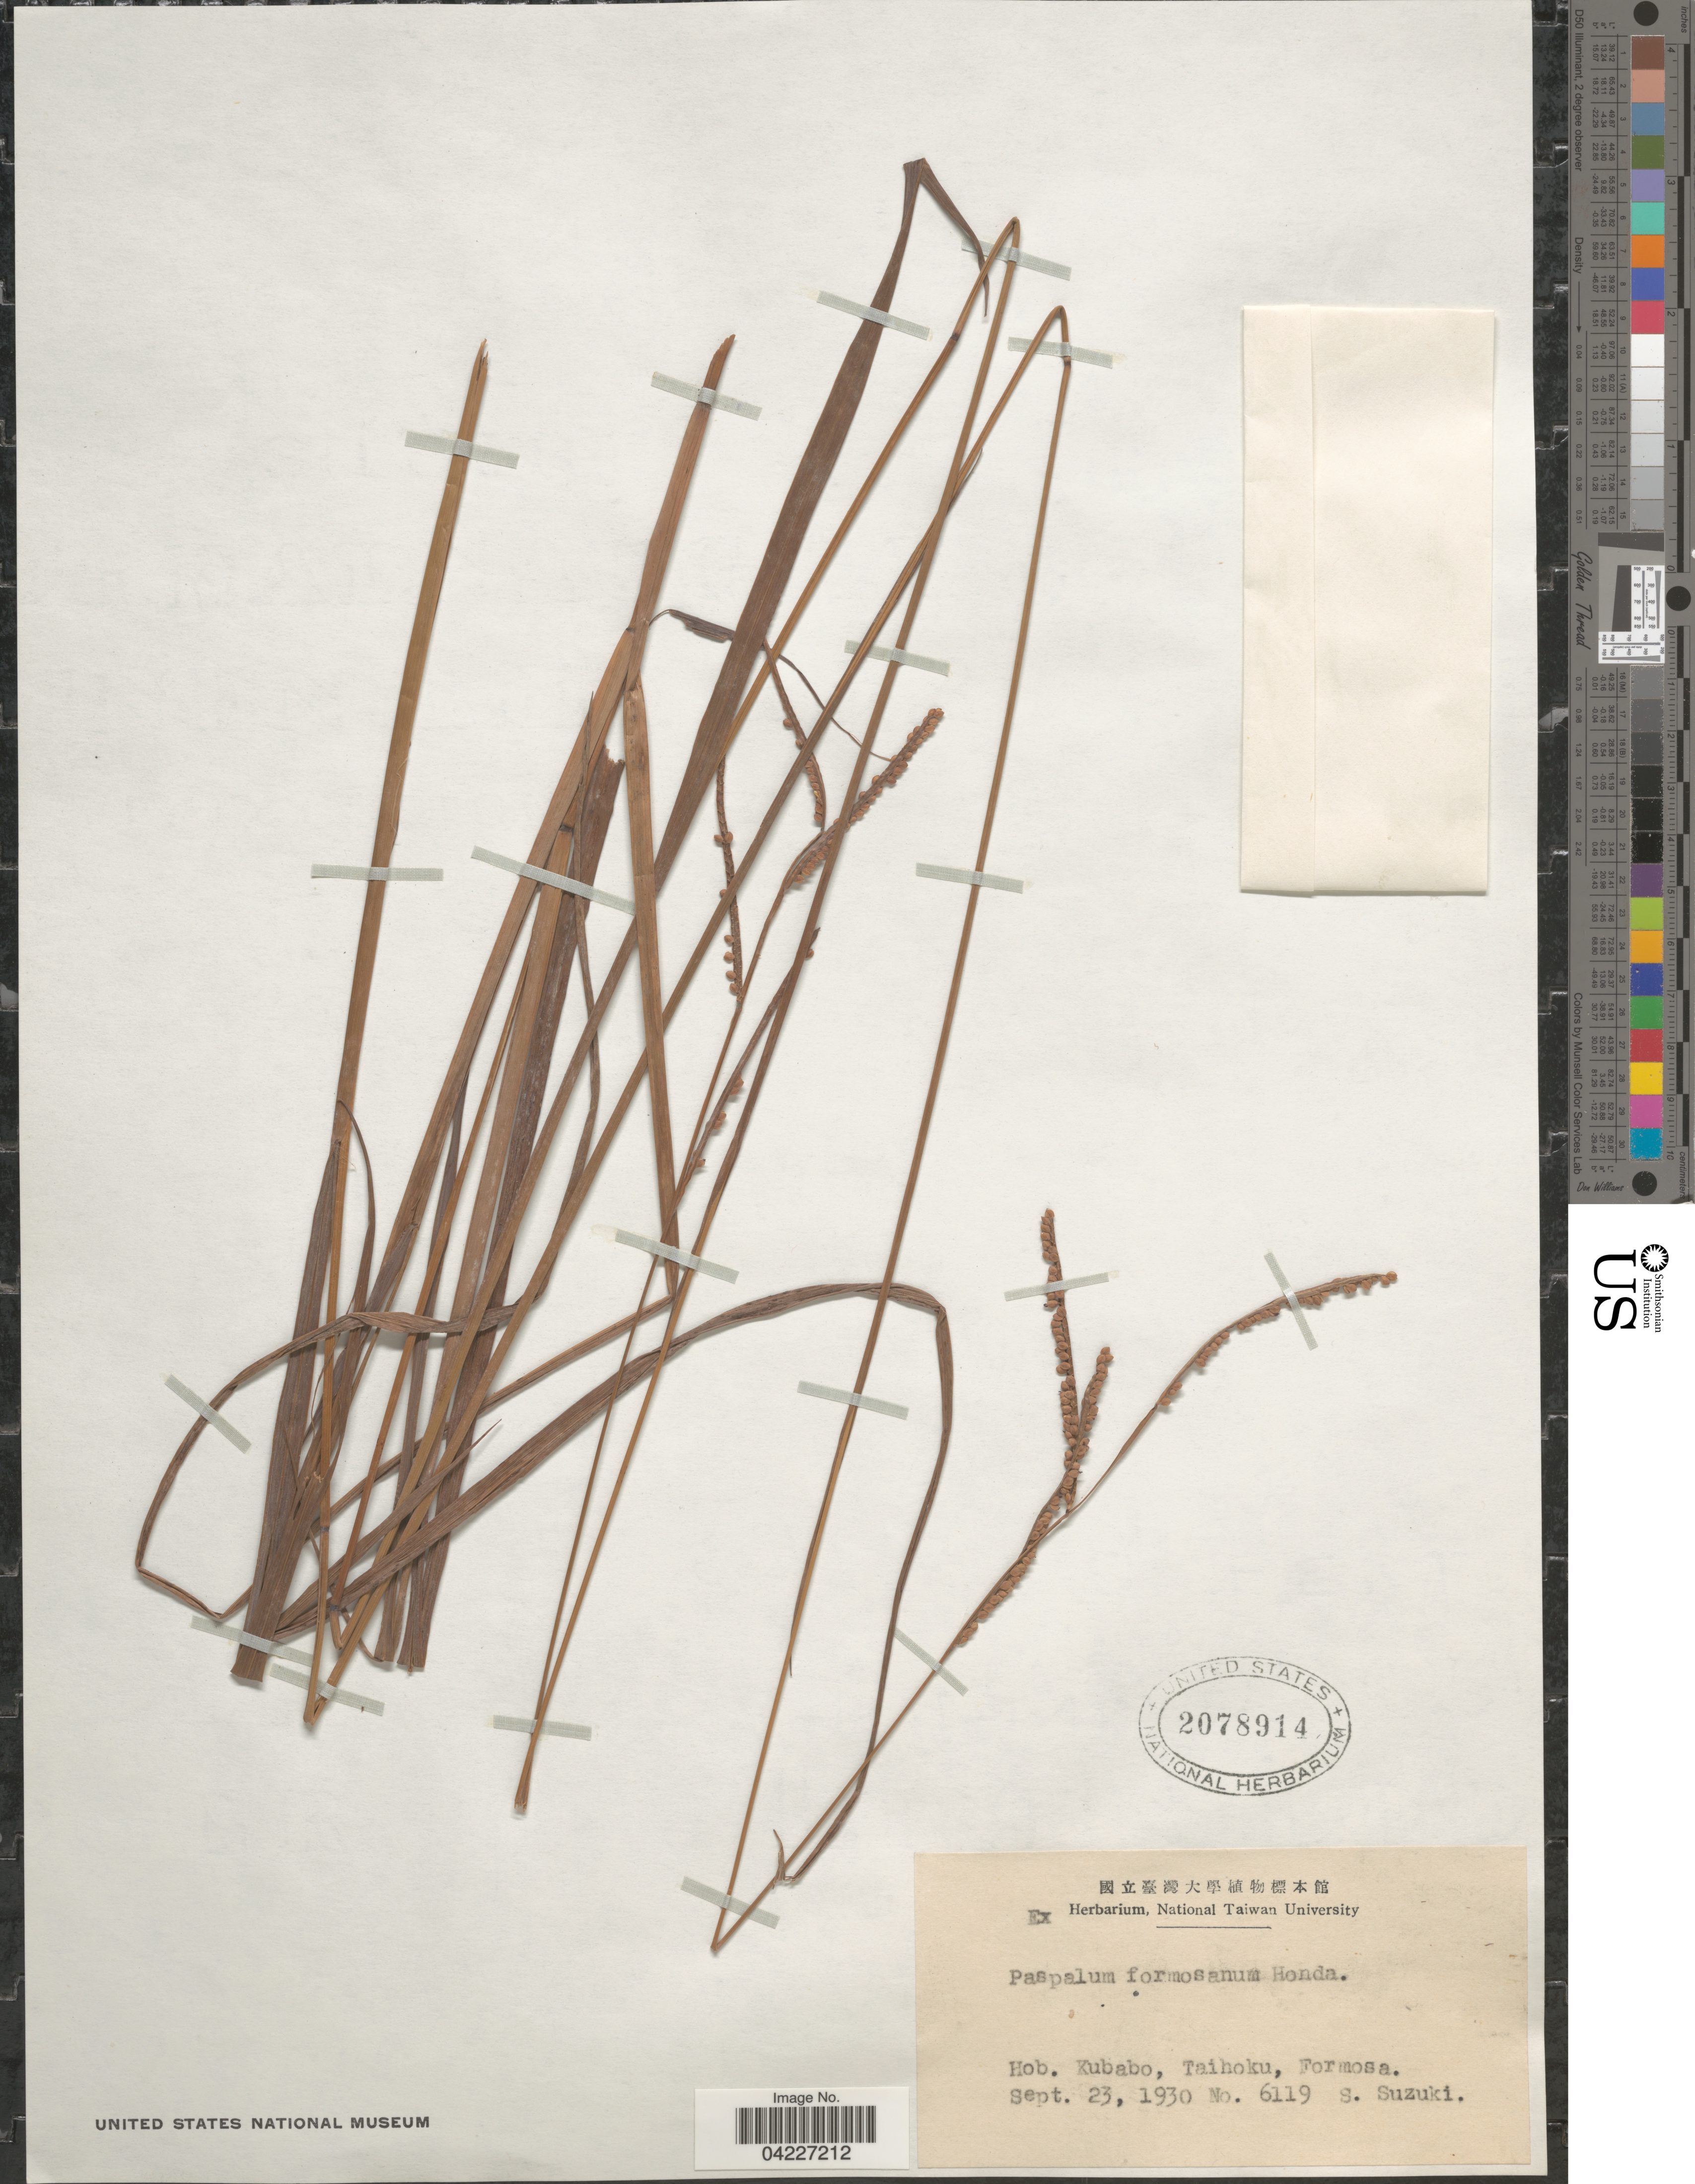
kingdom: Plantae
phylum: Tracheophyta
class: Liliopsida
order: Poales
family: Poaceae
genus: Paspalum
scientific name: Paspalum hirsutum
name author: Retz.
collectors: S. Suzuki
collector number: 6119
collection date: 1930-09-23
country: Taiwan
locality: Hob. Kubabo, Taihoku, Formosa.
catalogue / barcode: US 2078914